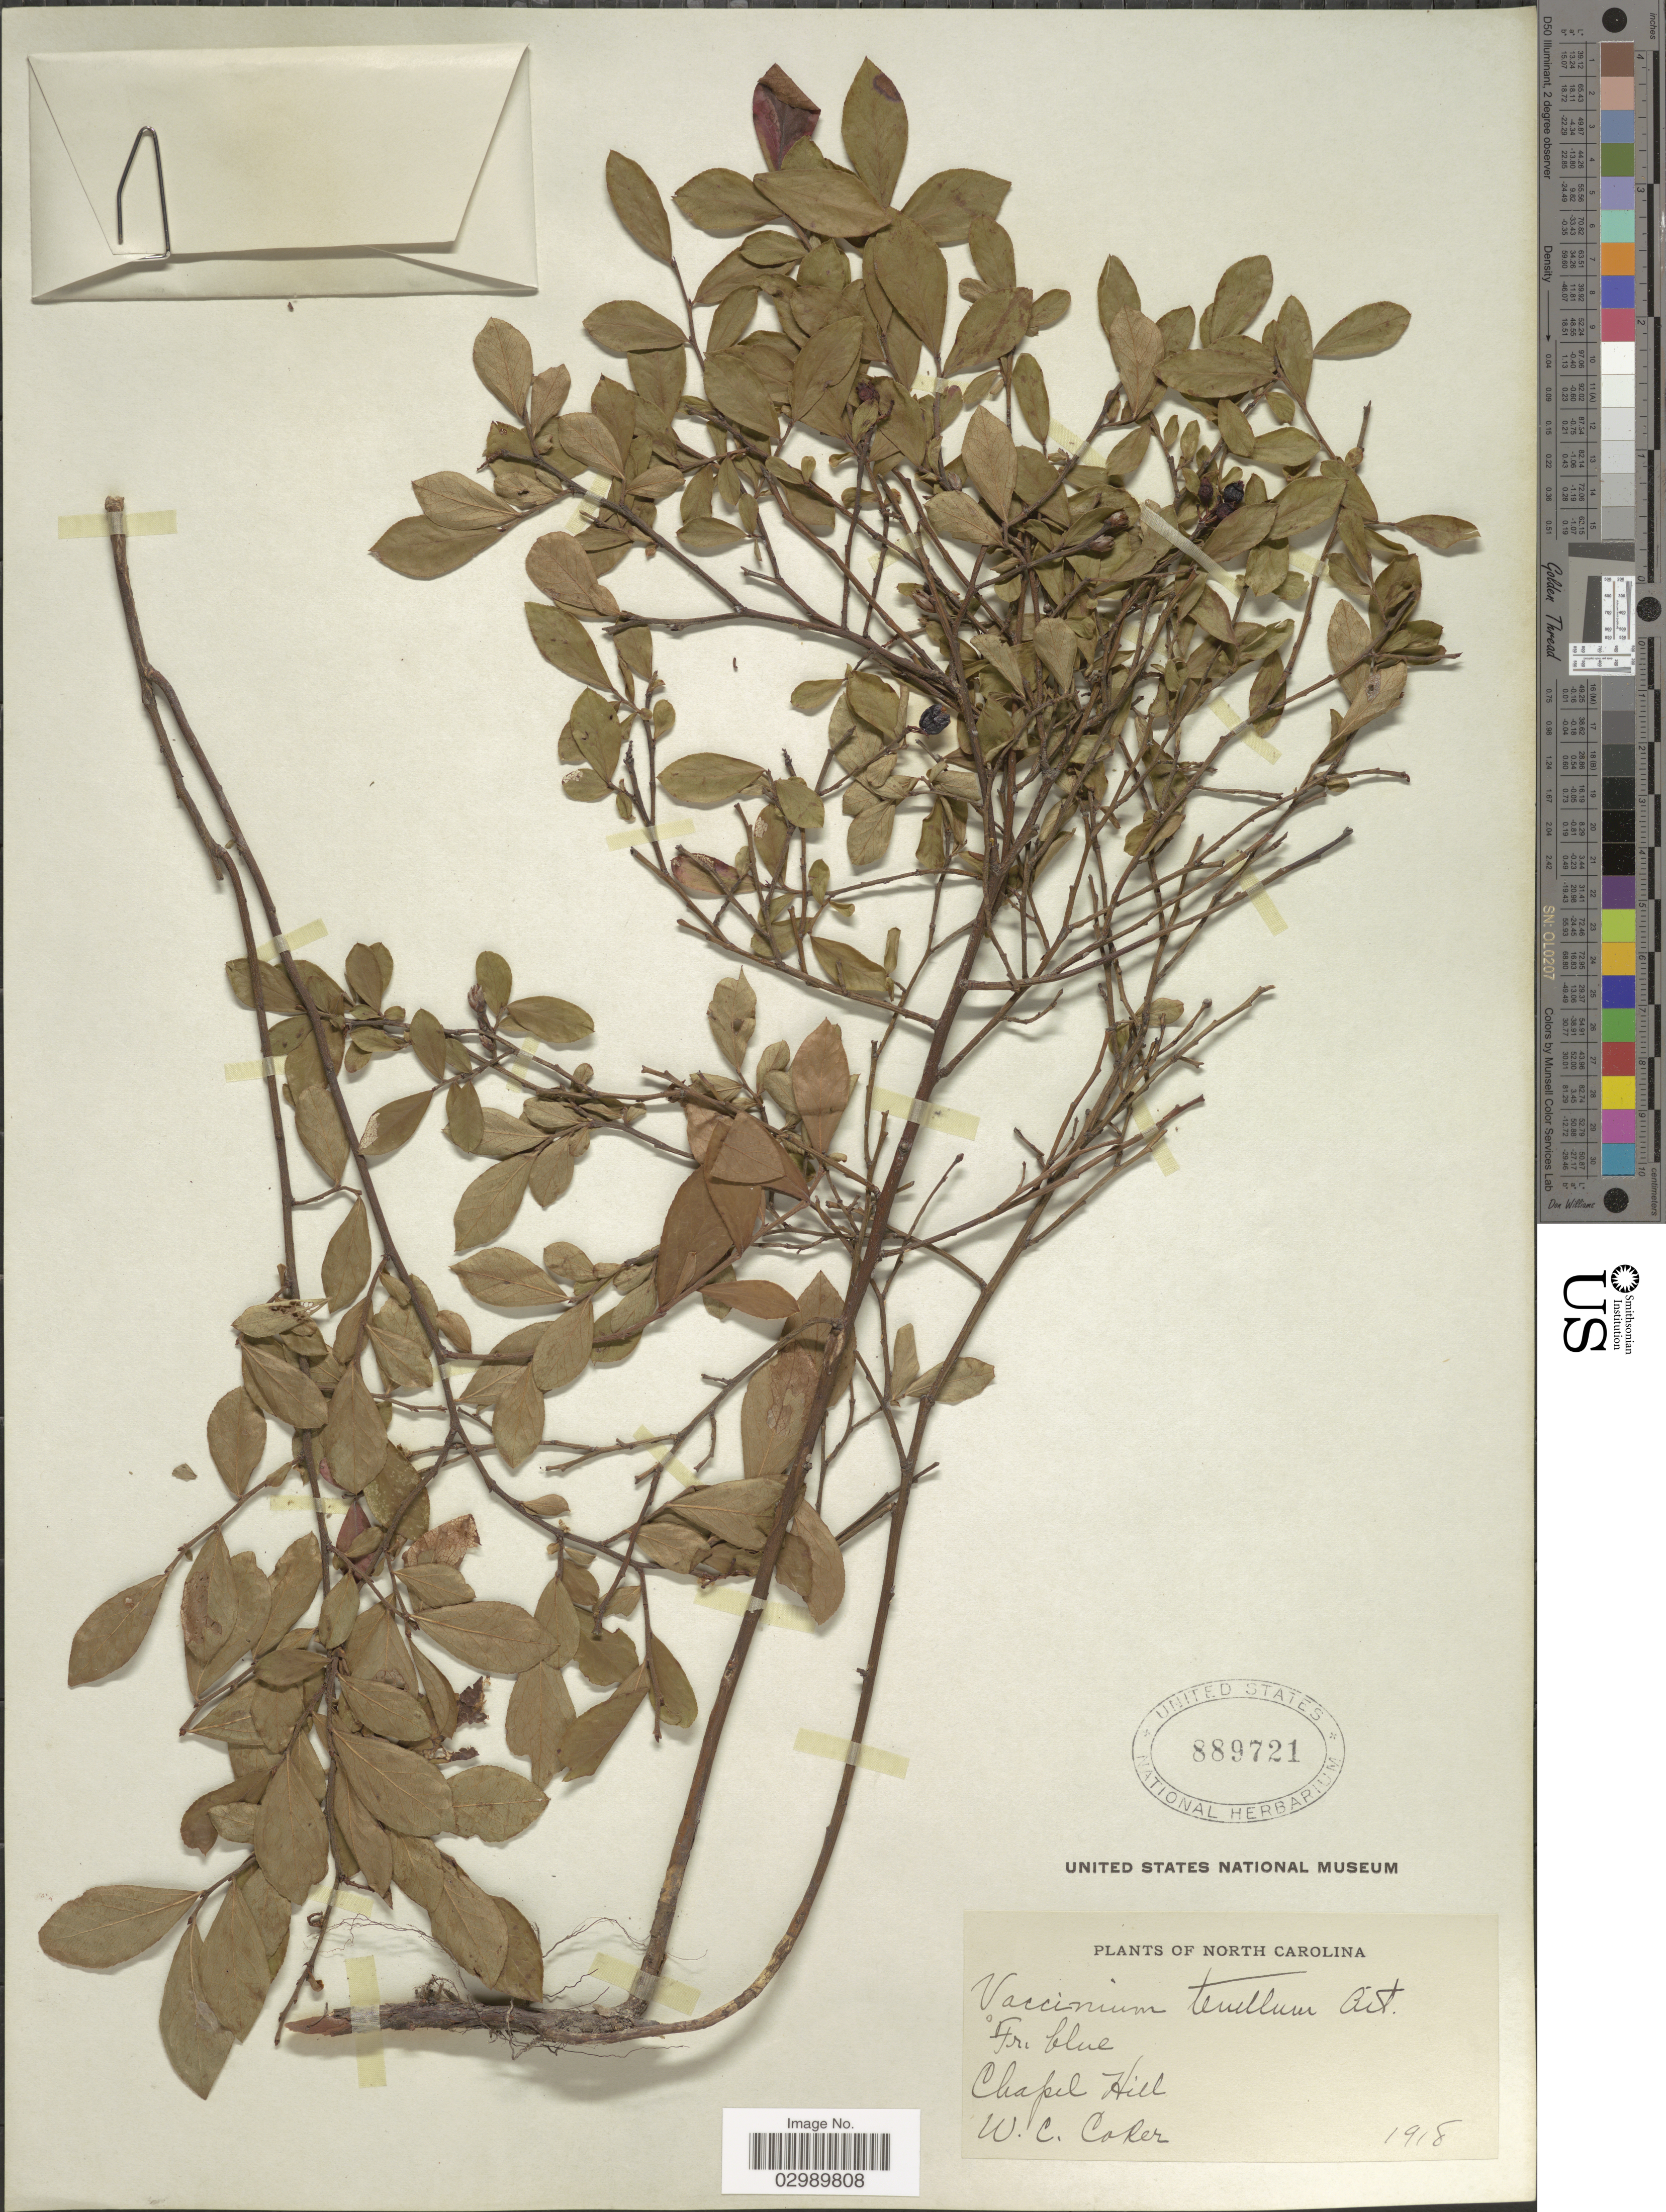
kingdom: Plantae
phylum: Tracheophyta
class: Magnoliopsida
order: Ericales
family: Ericaceae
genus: Vaccinium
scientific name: Vaccinium tenellum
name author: Aiton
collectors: W. Coker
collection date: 1918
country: United States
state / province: North Carolina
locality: Chapel Hill.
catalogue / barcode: US 889721